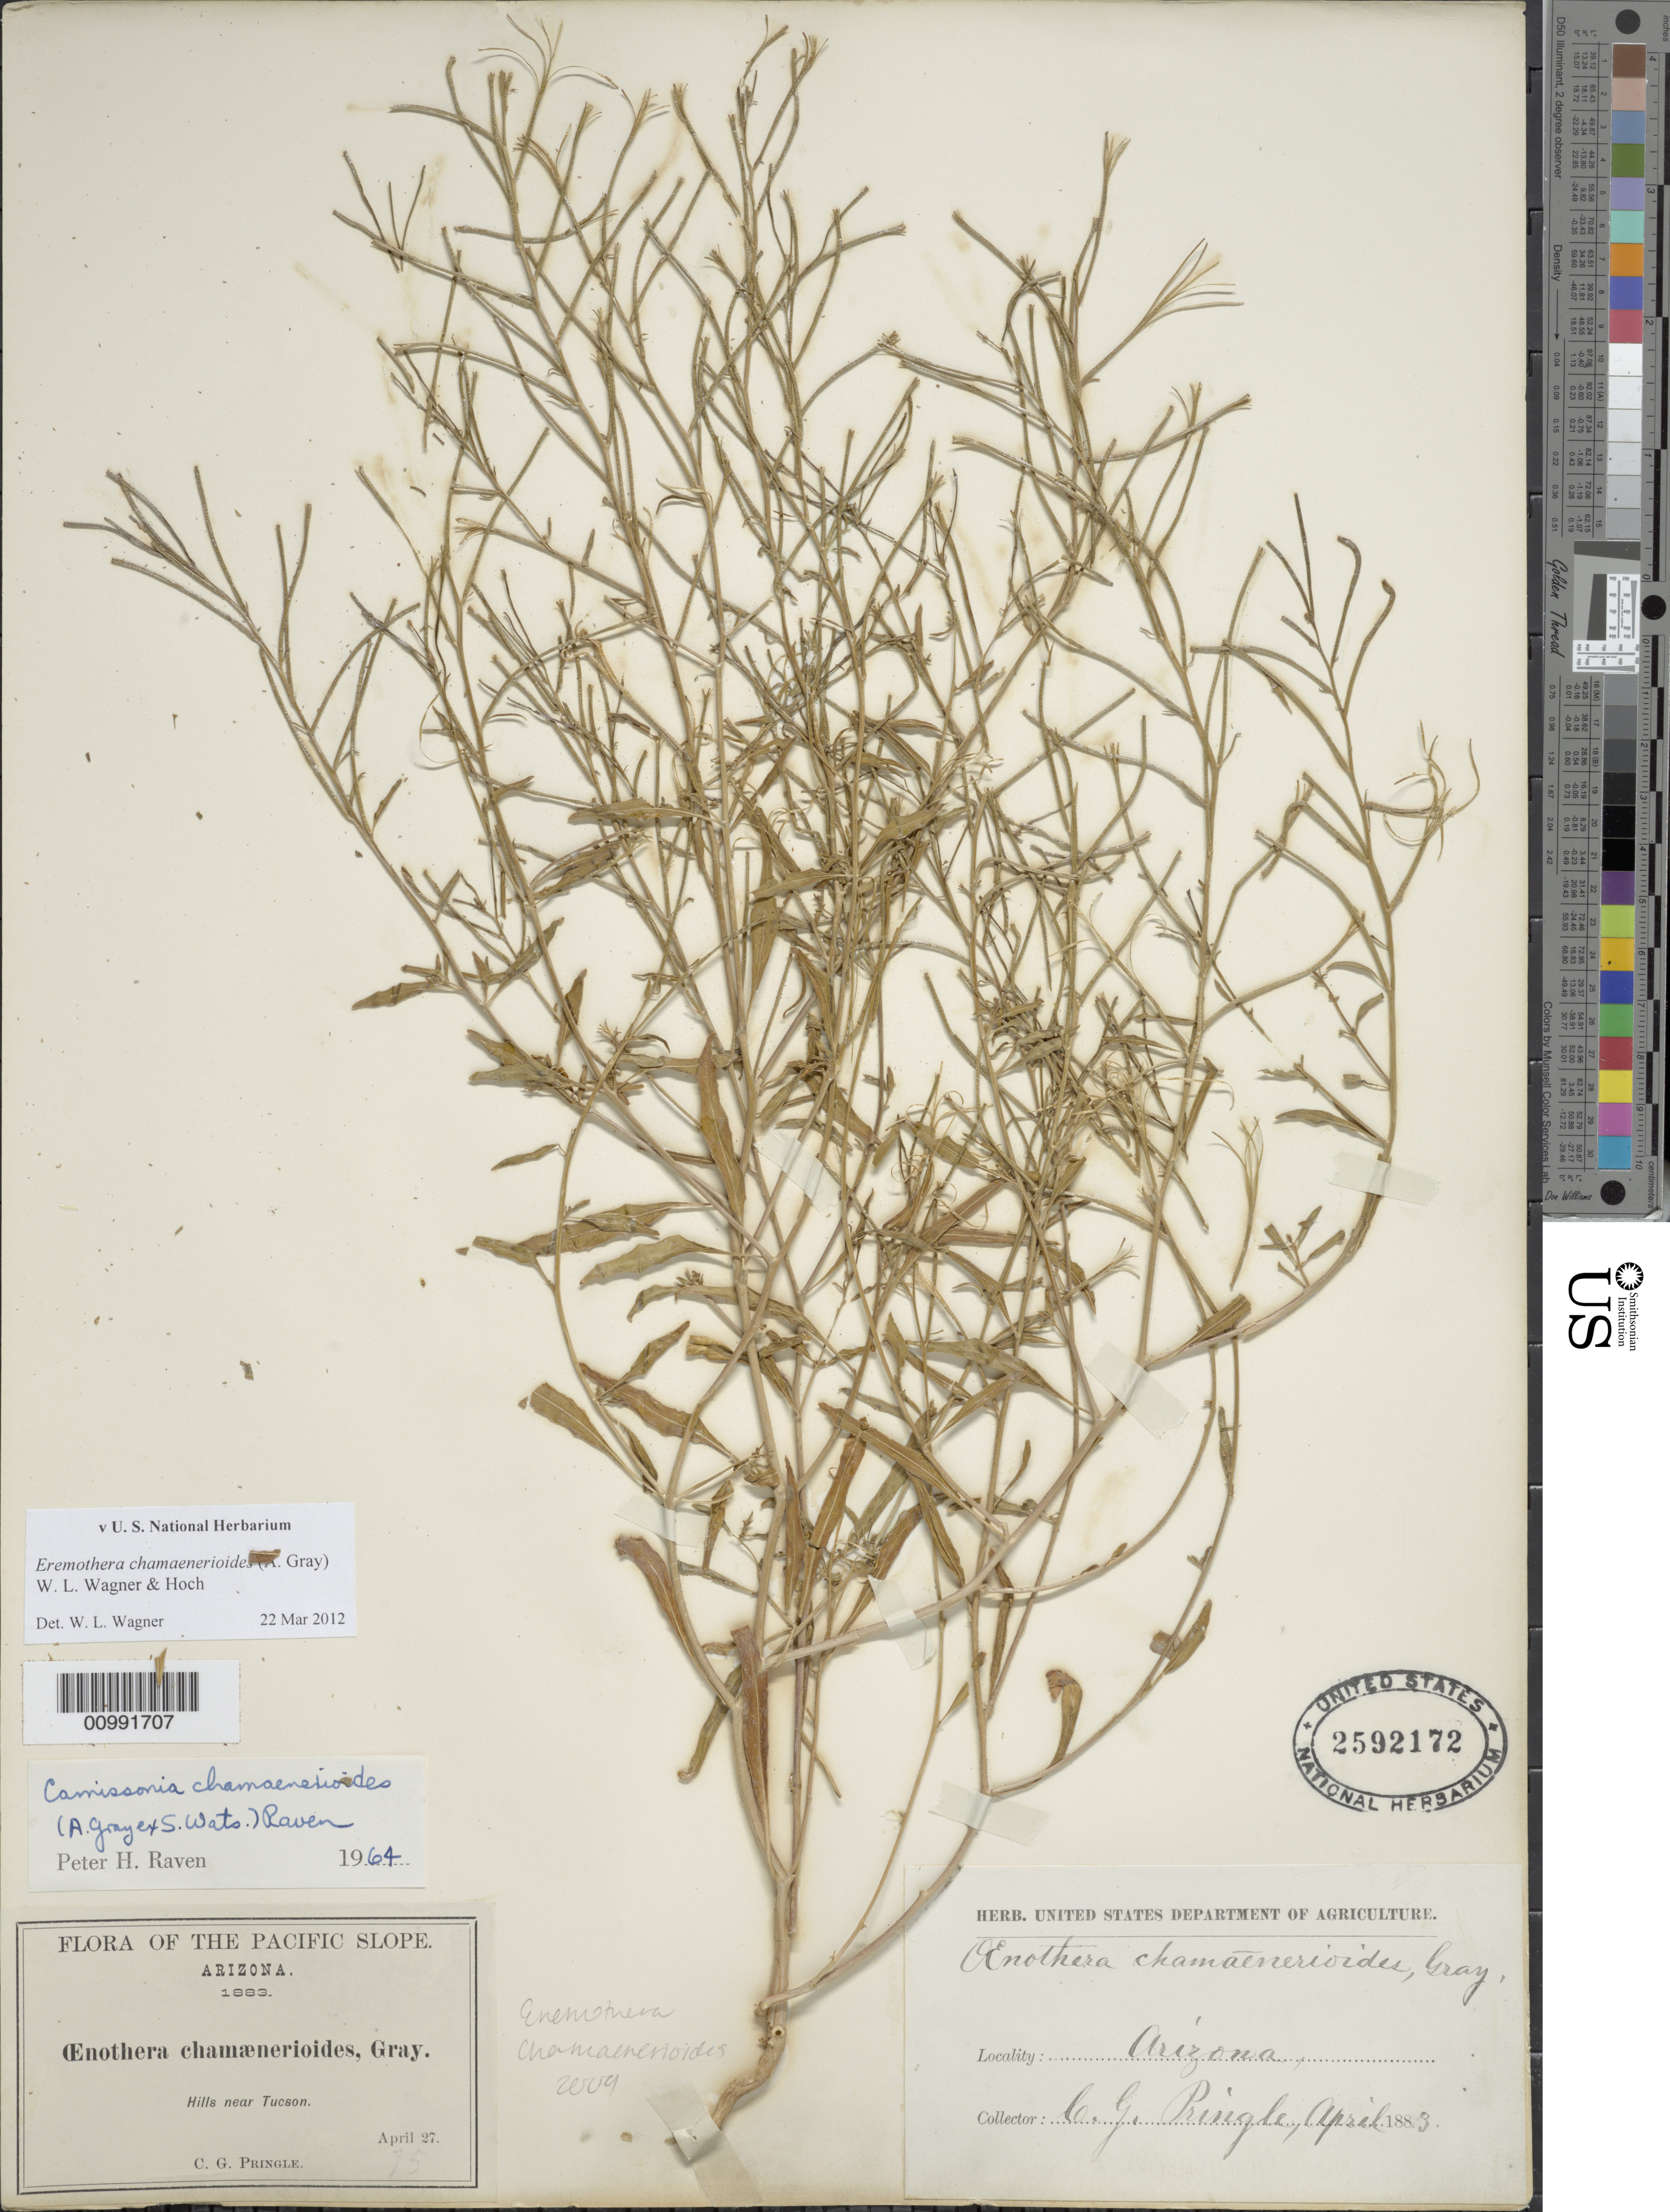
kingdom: Plantae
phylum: Tracheophyta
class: Magnoliopsida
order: Myrtales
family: Onagraceae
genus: Eremothera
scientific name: Eremothera chamaenerioides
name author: (A. Gray) W.L. Wagner & Hoch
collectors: C. G. Pringle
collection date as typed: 27 Apr 1883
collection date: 1883-04-27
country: United States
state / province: Arizona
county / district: Pima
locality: Hills near Tucson.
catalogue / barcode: US 2592172